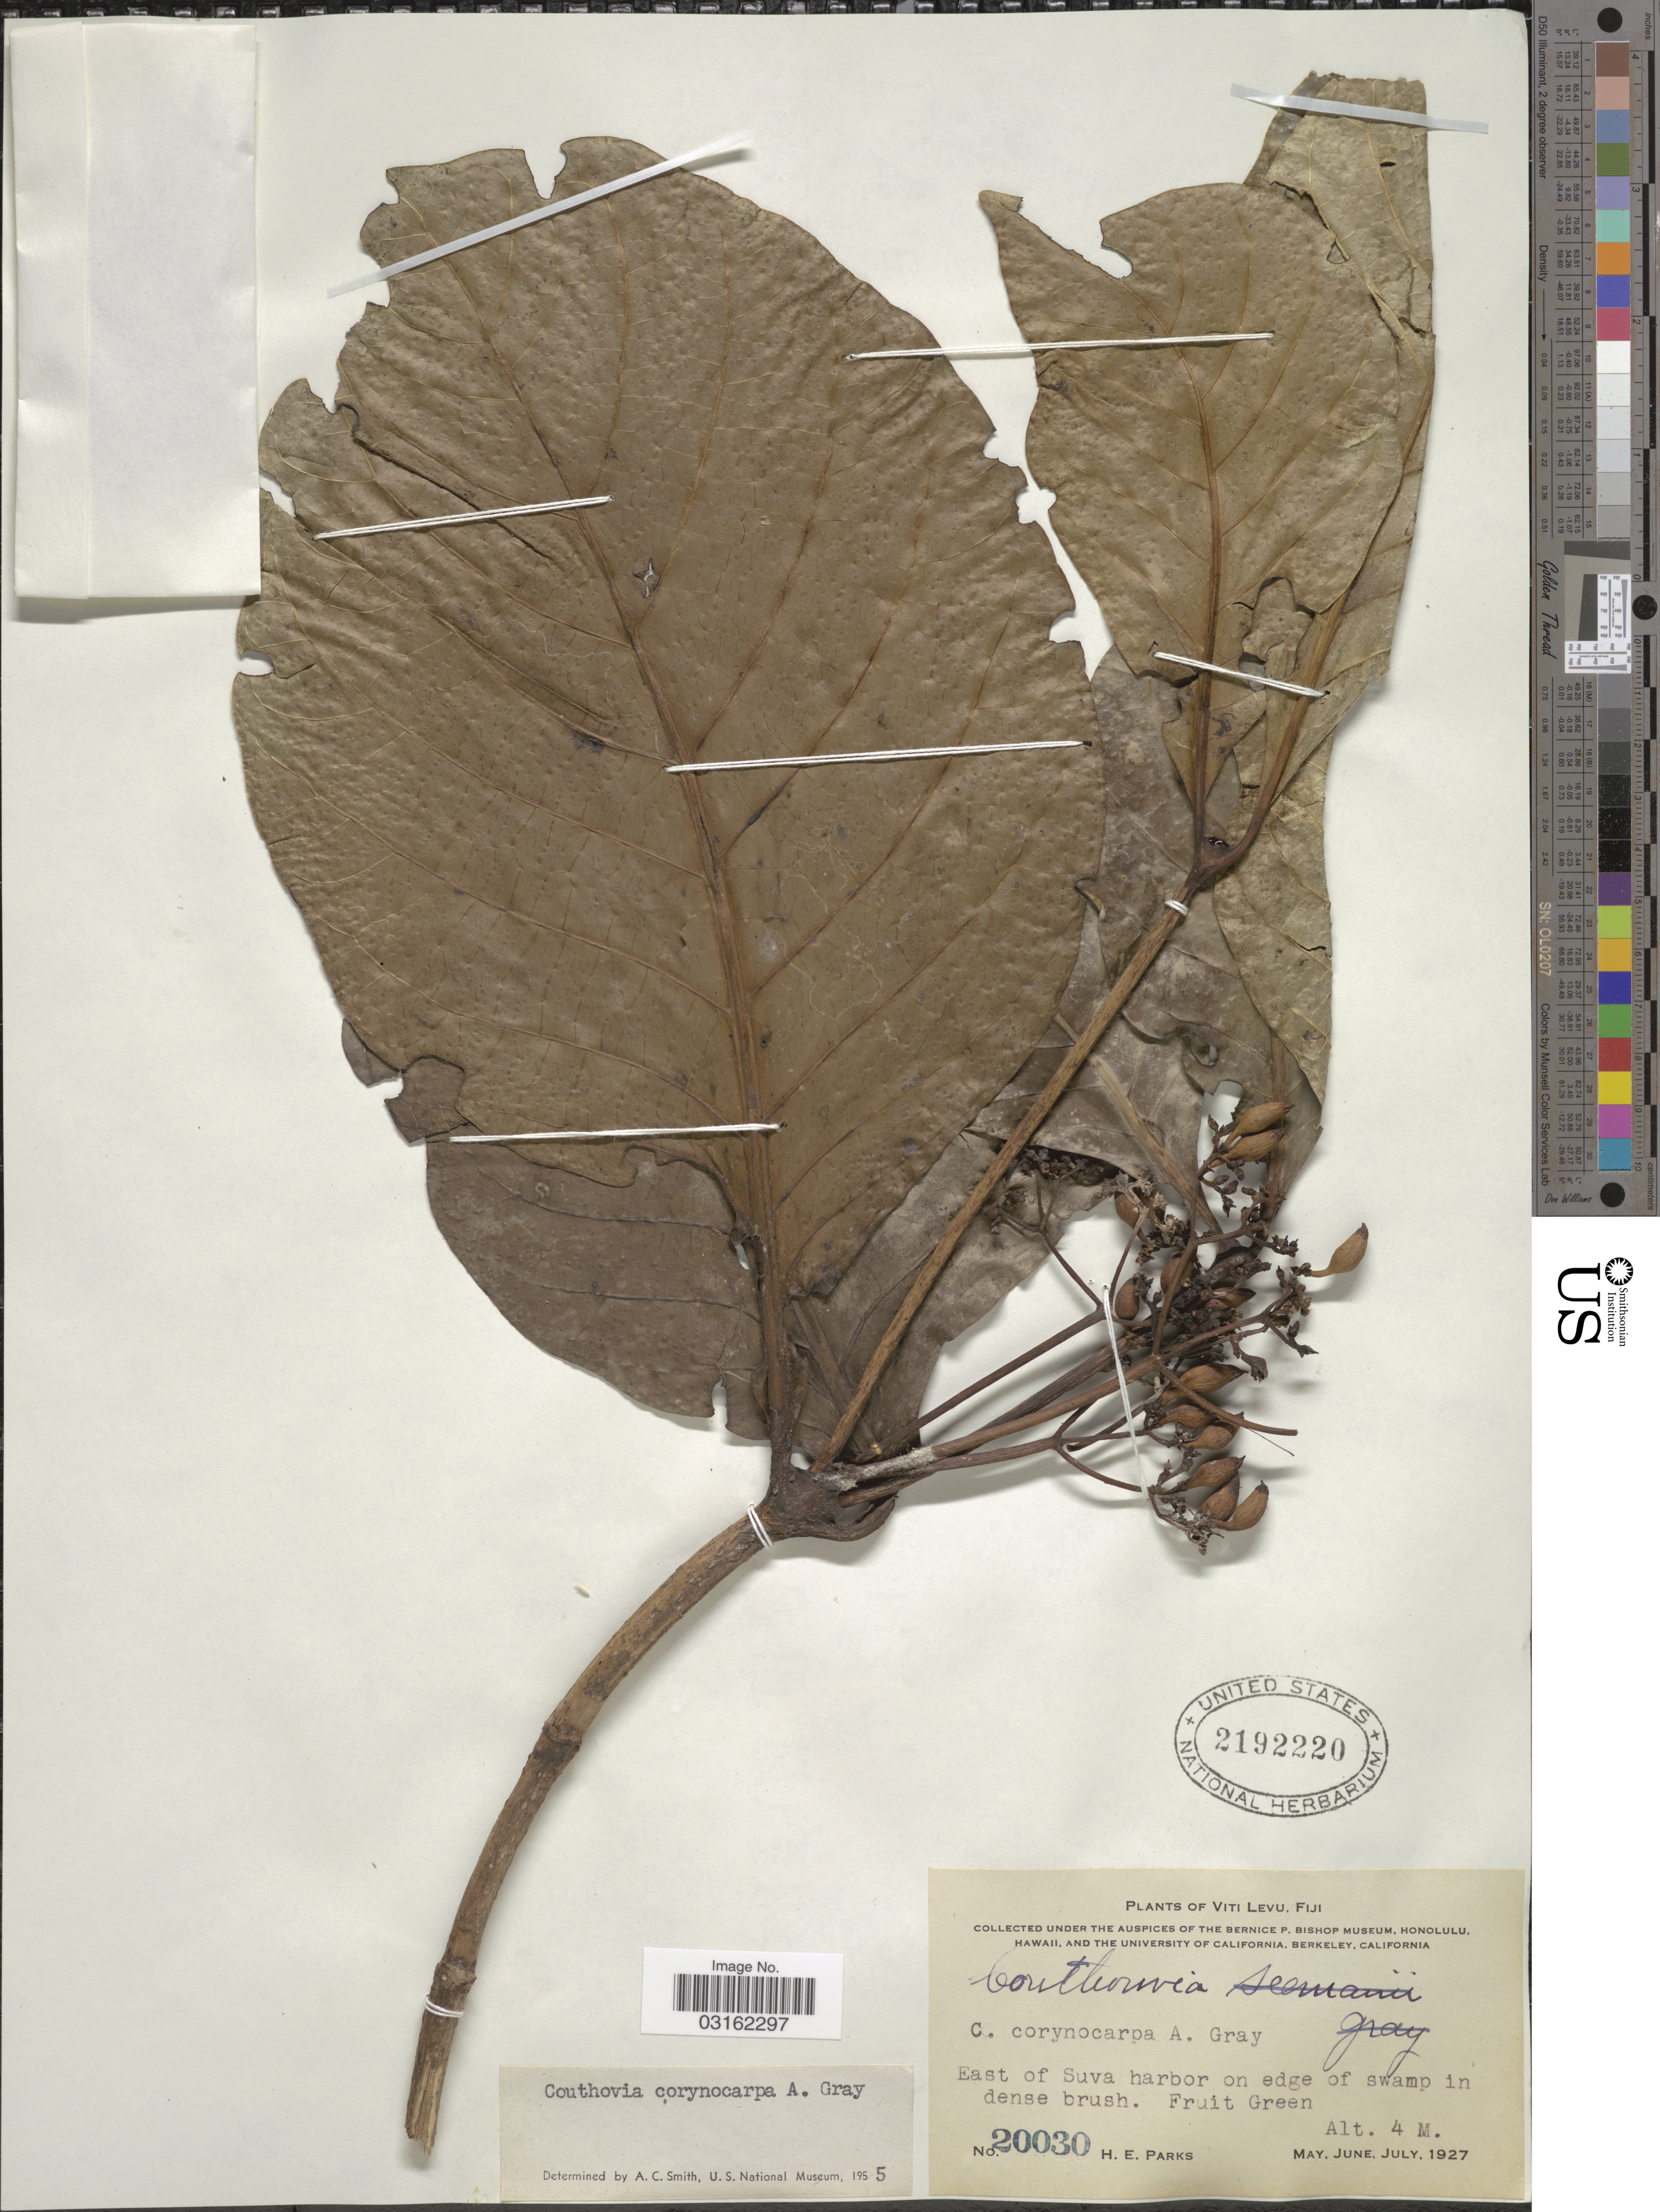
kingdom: Plantae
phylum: Tracheophyta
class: Magnoliopsida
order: Gentianales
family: Loganiaceae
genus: Neuburgia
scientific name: Neuburgia corynocarpa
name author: (A. Gray) Leenh.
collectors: H. E. Parks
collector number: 20030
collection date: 1927-05/1927-07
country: Fiji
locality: Viti Levu, East of Suva harbor on edge of swamp in dense brush.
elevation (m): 4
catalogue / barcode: US 2192220